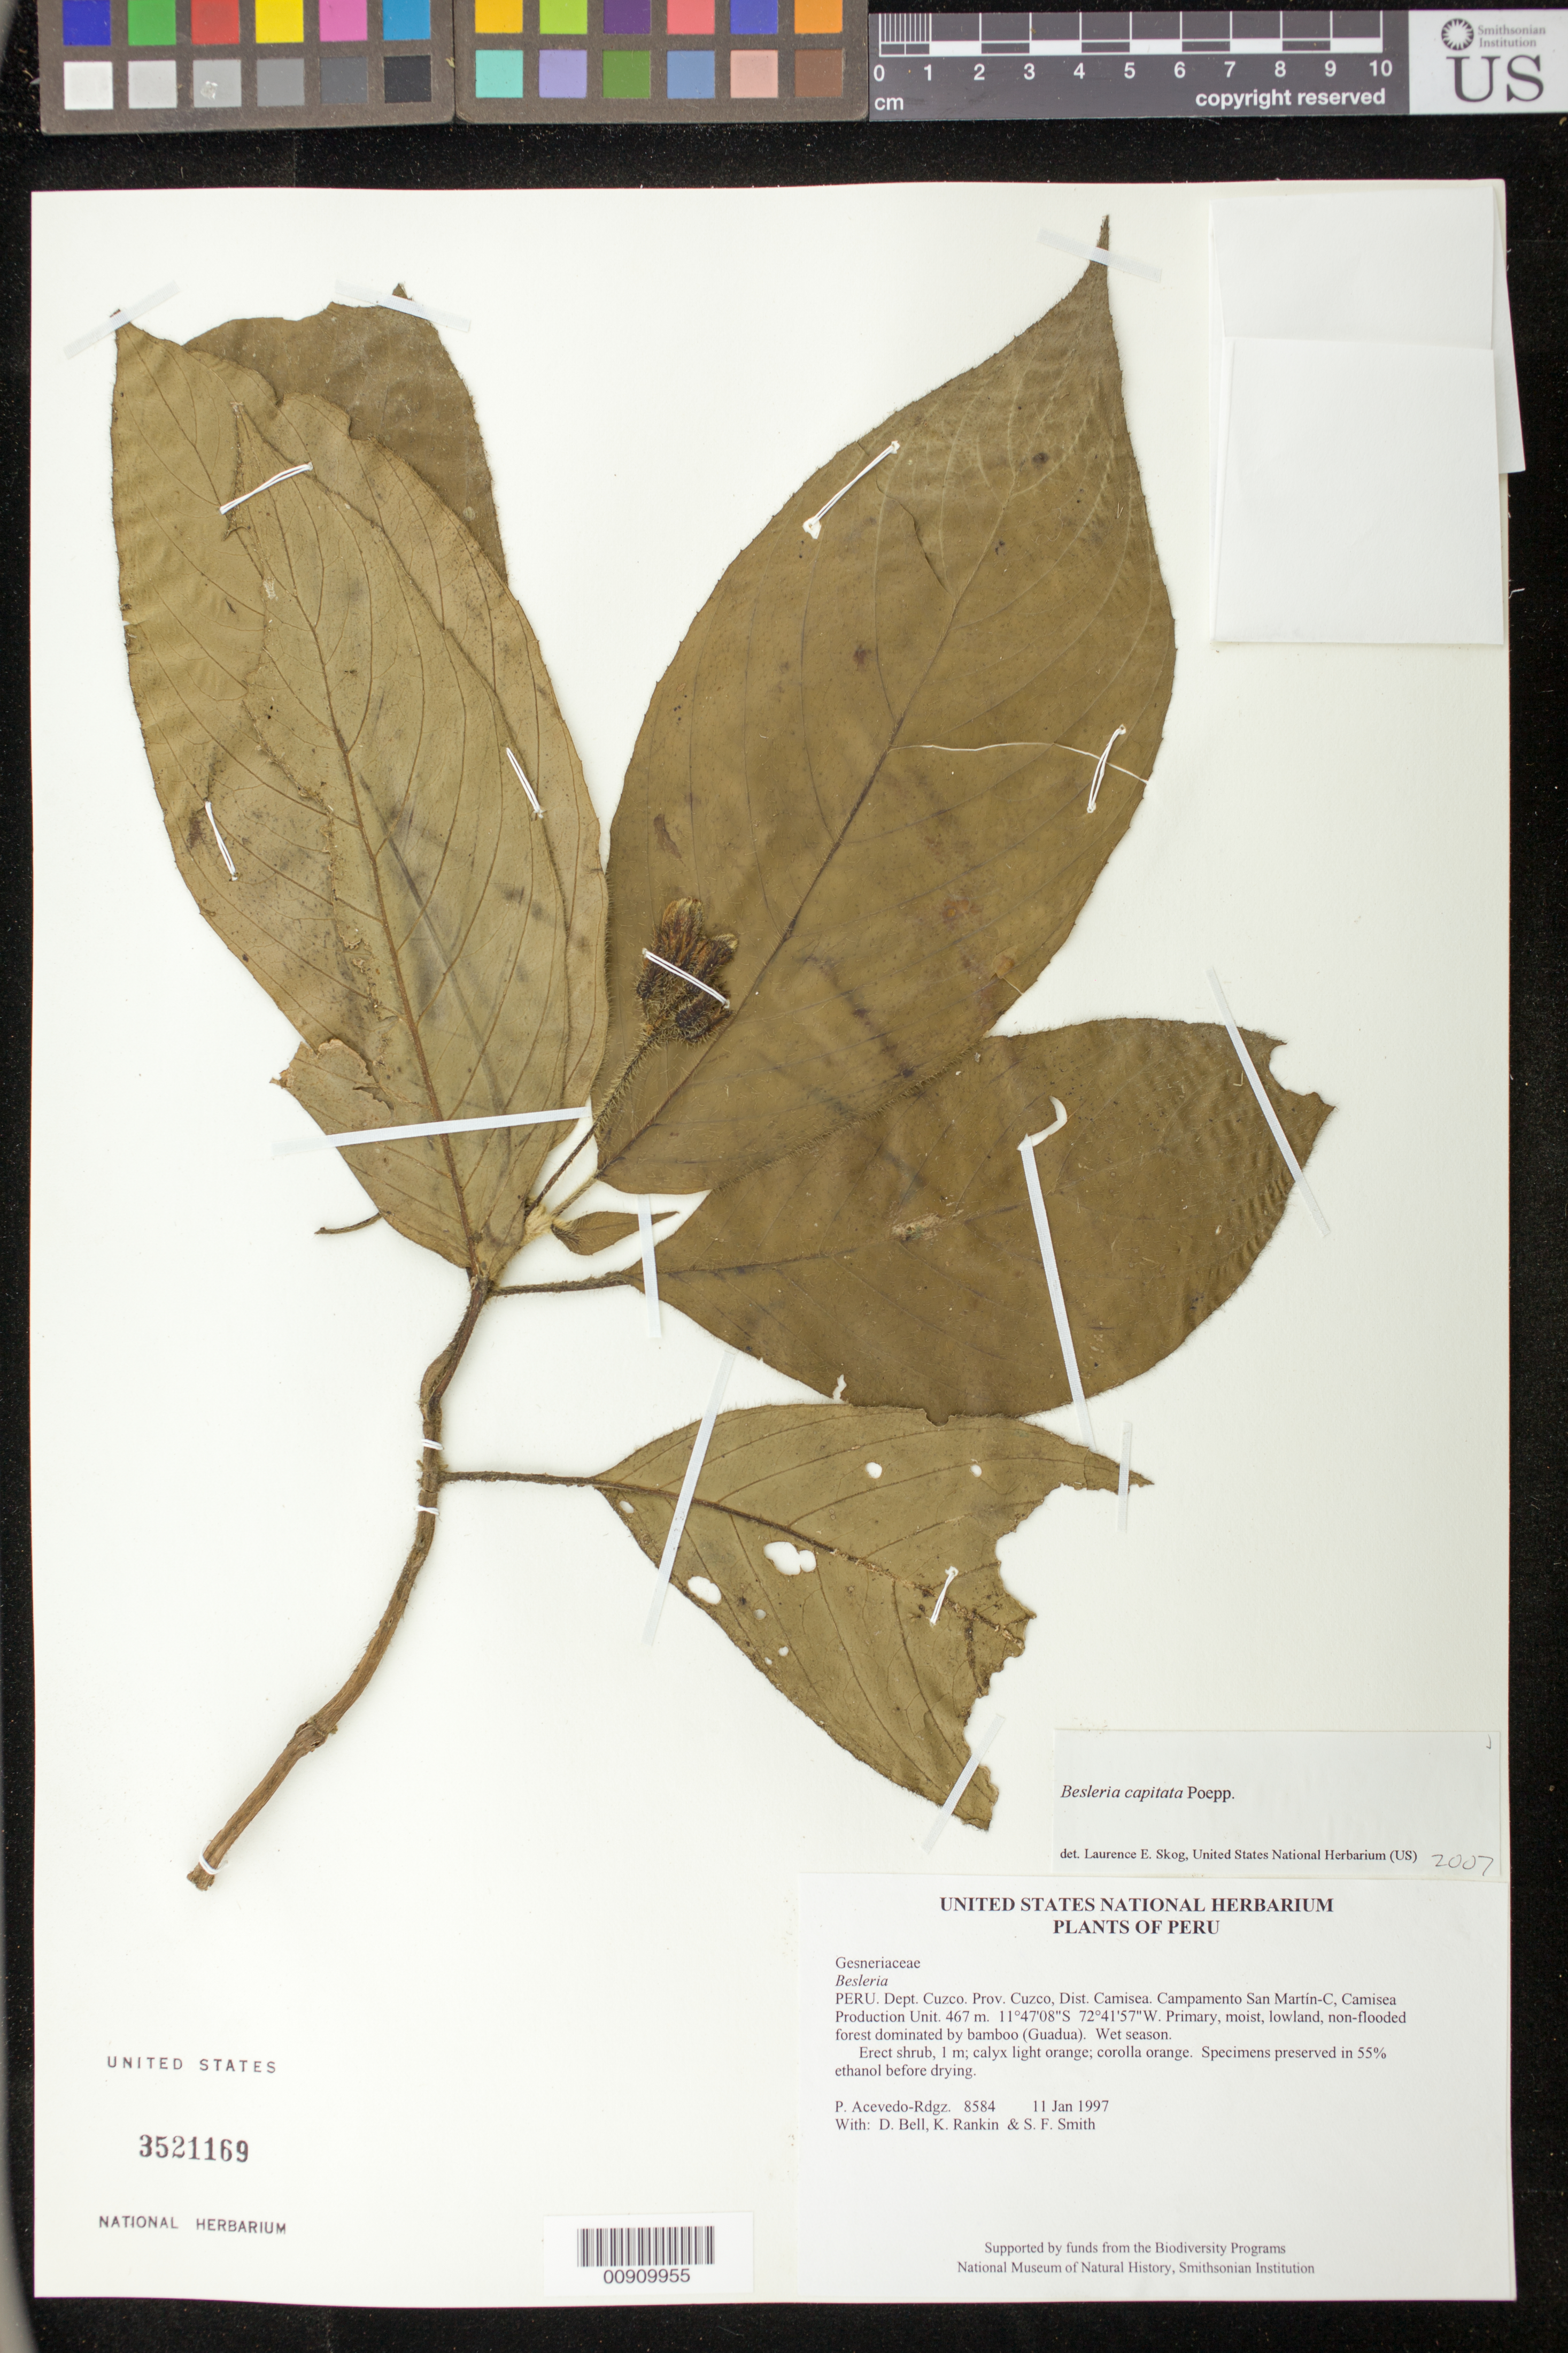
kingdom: Plantae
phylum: Tracheophyta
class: Magnoliopsida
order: Lamiales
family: Gesneriaceae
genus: Besleria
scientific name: Besleria capitata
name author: Poepp.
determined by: Skog, Laurence E.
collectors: P. Acevedo-Rodr., D. A. Bell, K. Rankin & S.F. Smith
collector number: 8584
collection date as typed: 11 Jan 1997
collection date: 1997-01-11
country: Peru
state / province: Cusco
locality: Dept. Cuzco. Prov. Cuzco, Dtto. Camisea; Campamento San Martín-C, Camisea Production Unit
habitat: Primary, moist, lowland, non-flooded forest dominated by bamboo (Guadua); wet season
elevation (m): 467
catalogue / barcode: US 3521169